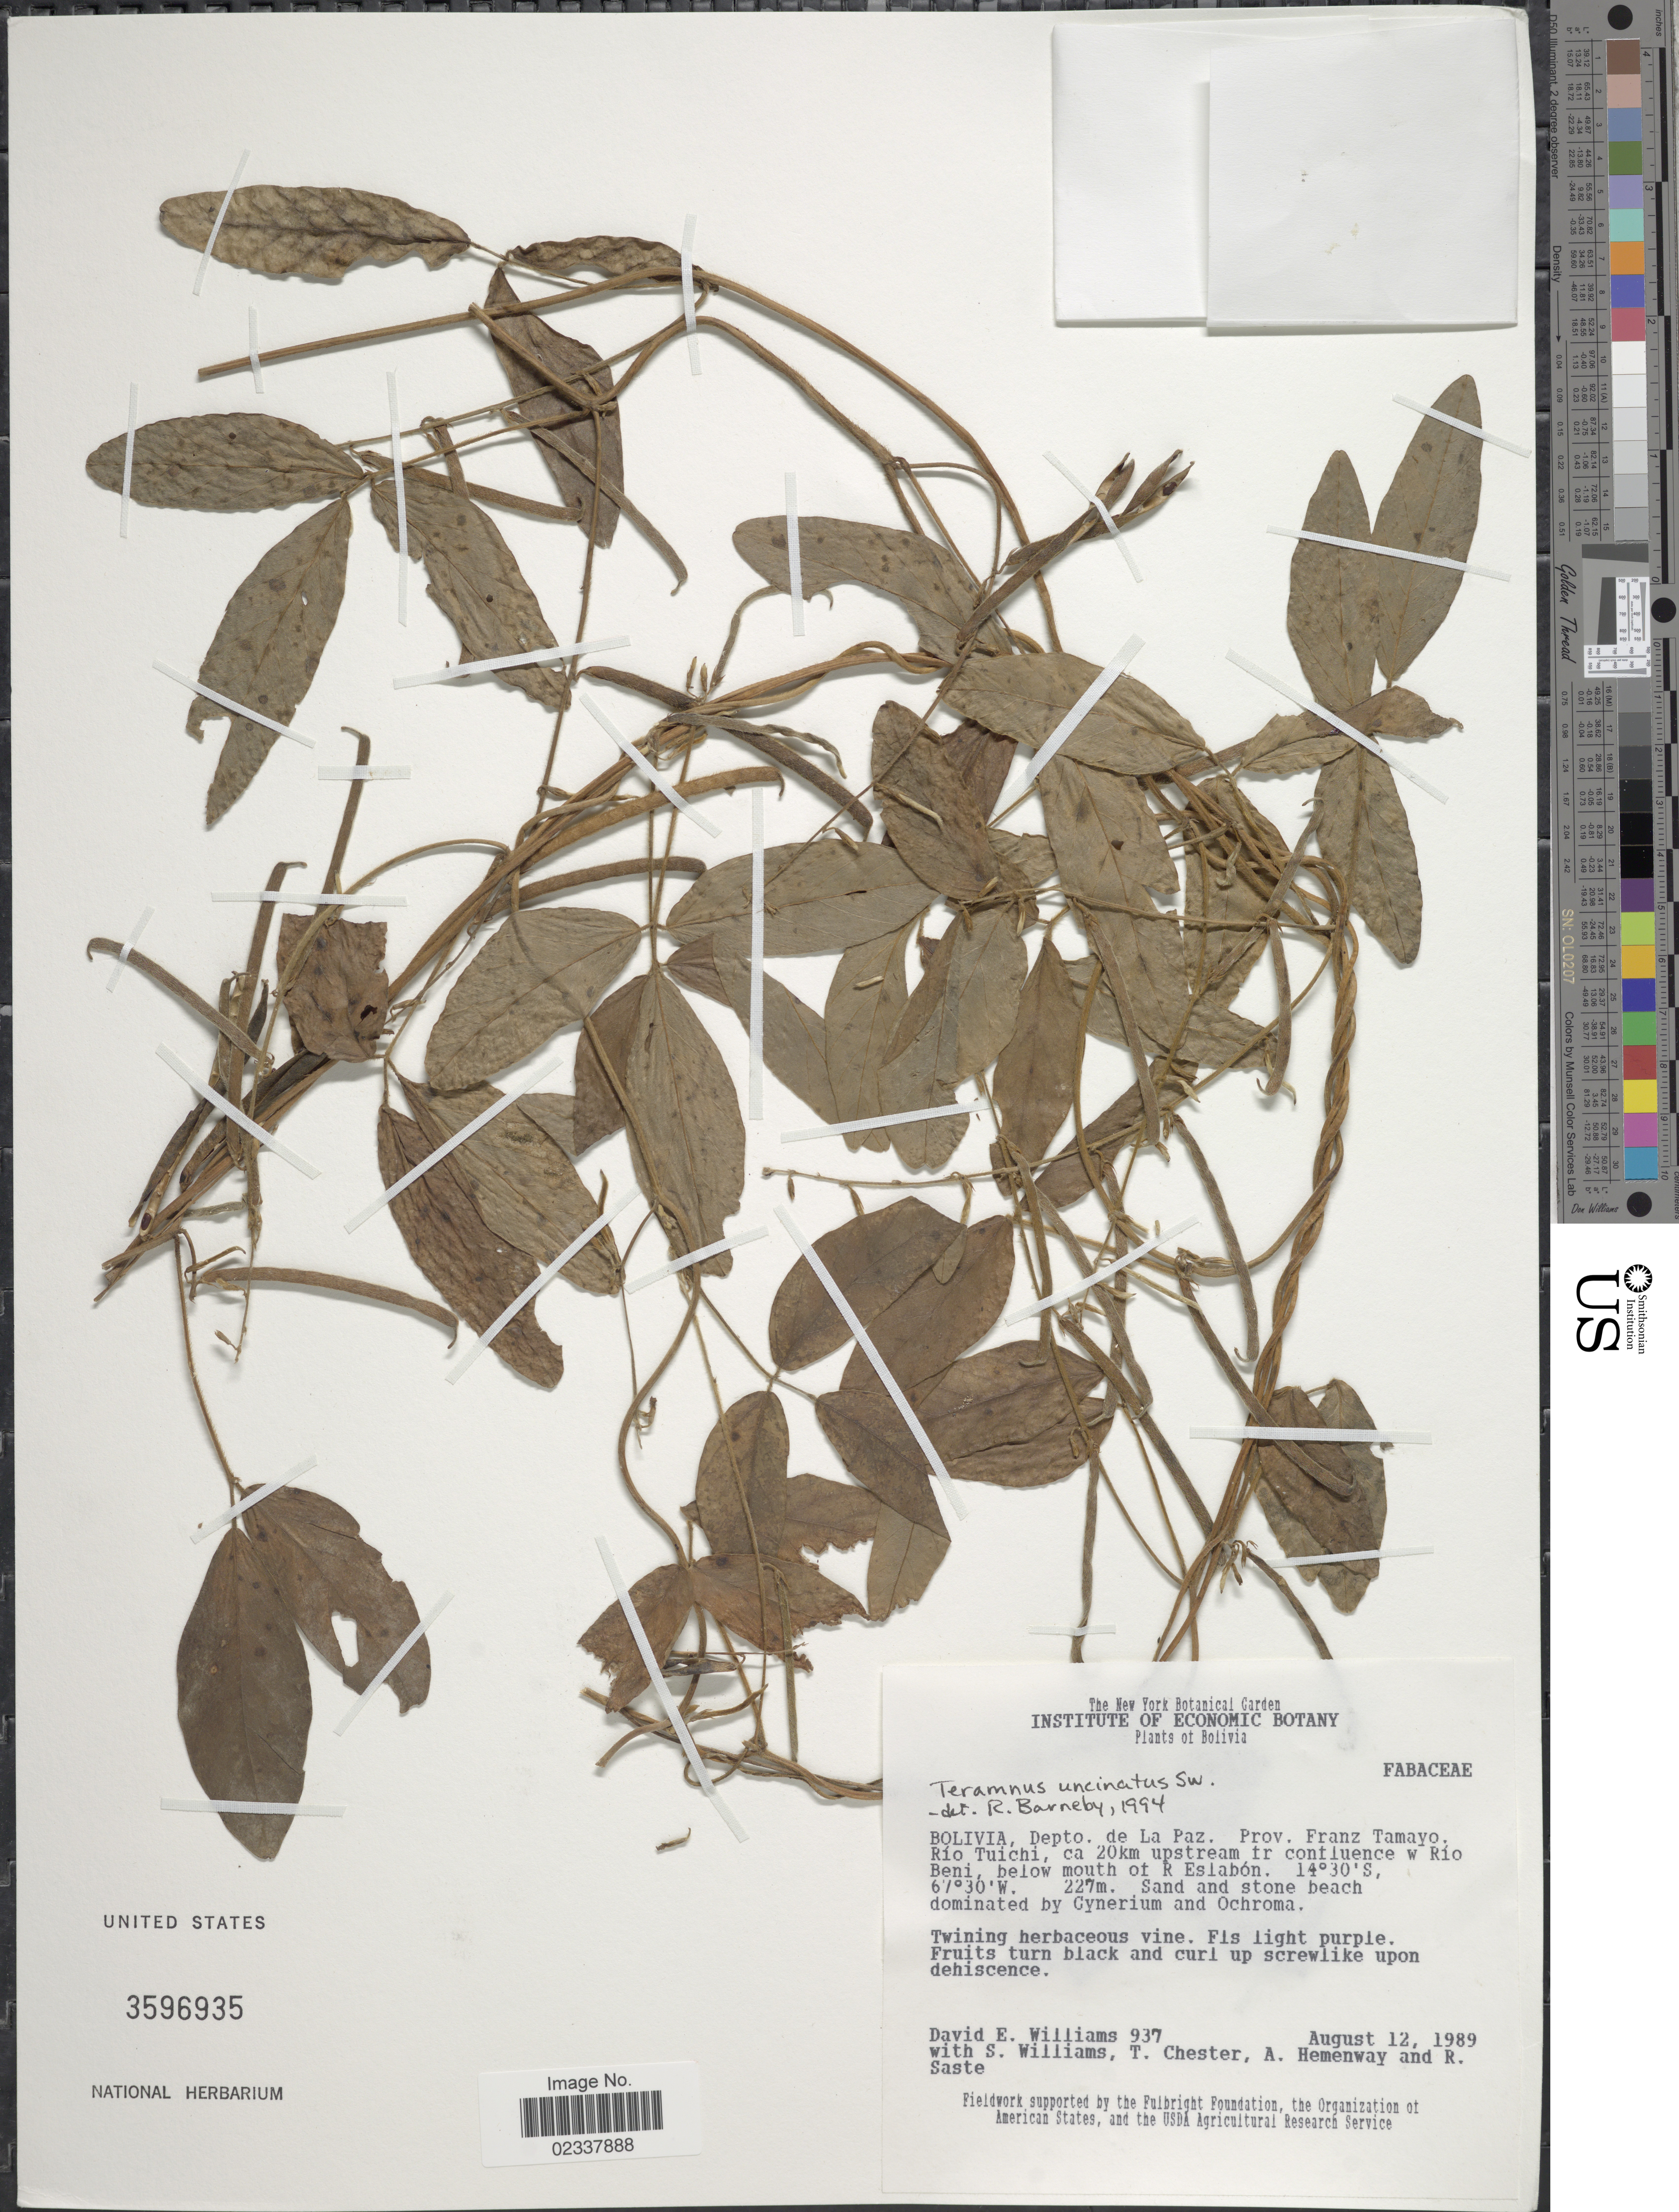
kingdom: Plantae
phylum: Tracheophyta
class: Magnoliopsida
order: Fabales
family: Fabaceae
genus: Teramnus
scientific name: Teramnus uncinatus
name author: (L.) Sw.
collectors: D. E. Williams, S. Williams, T. Chester, A. Hemenway & R. Saste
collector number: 937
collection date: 1989-08-12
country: Bolivia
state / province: La Paz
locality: Prov. Franz Tamayo, Río Tuichi, ca. 20km upstream fr confluence w Río Beni, below mouth of R. Eslabón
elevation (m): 227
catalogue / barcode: US 3596935